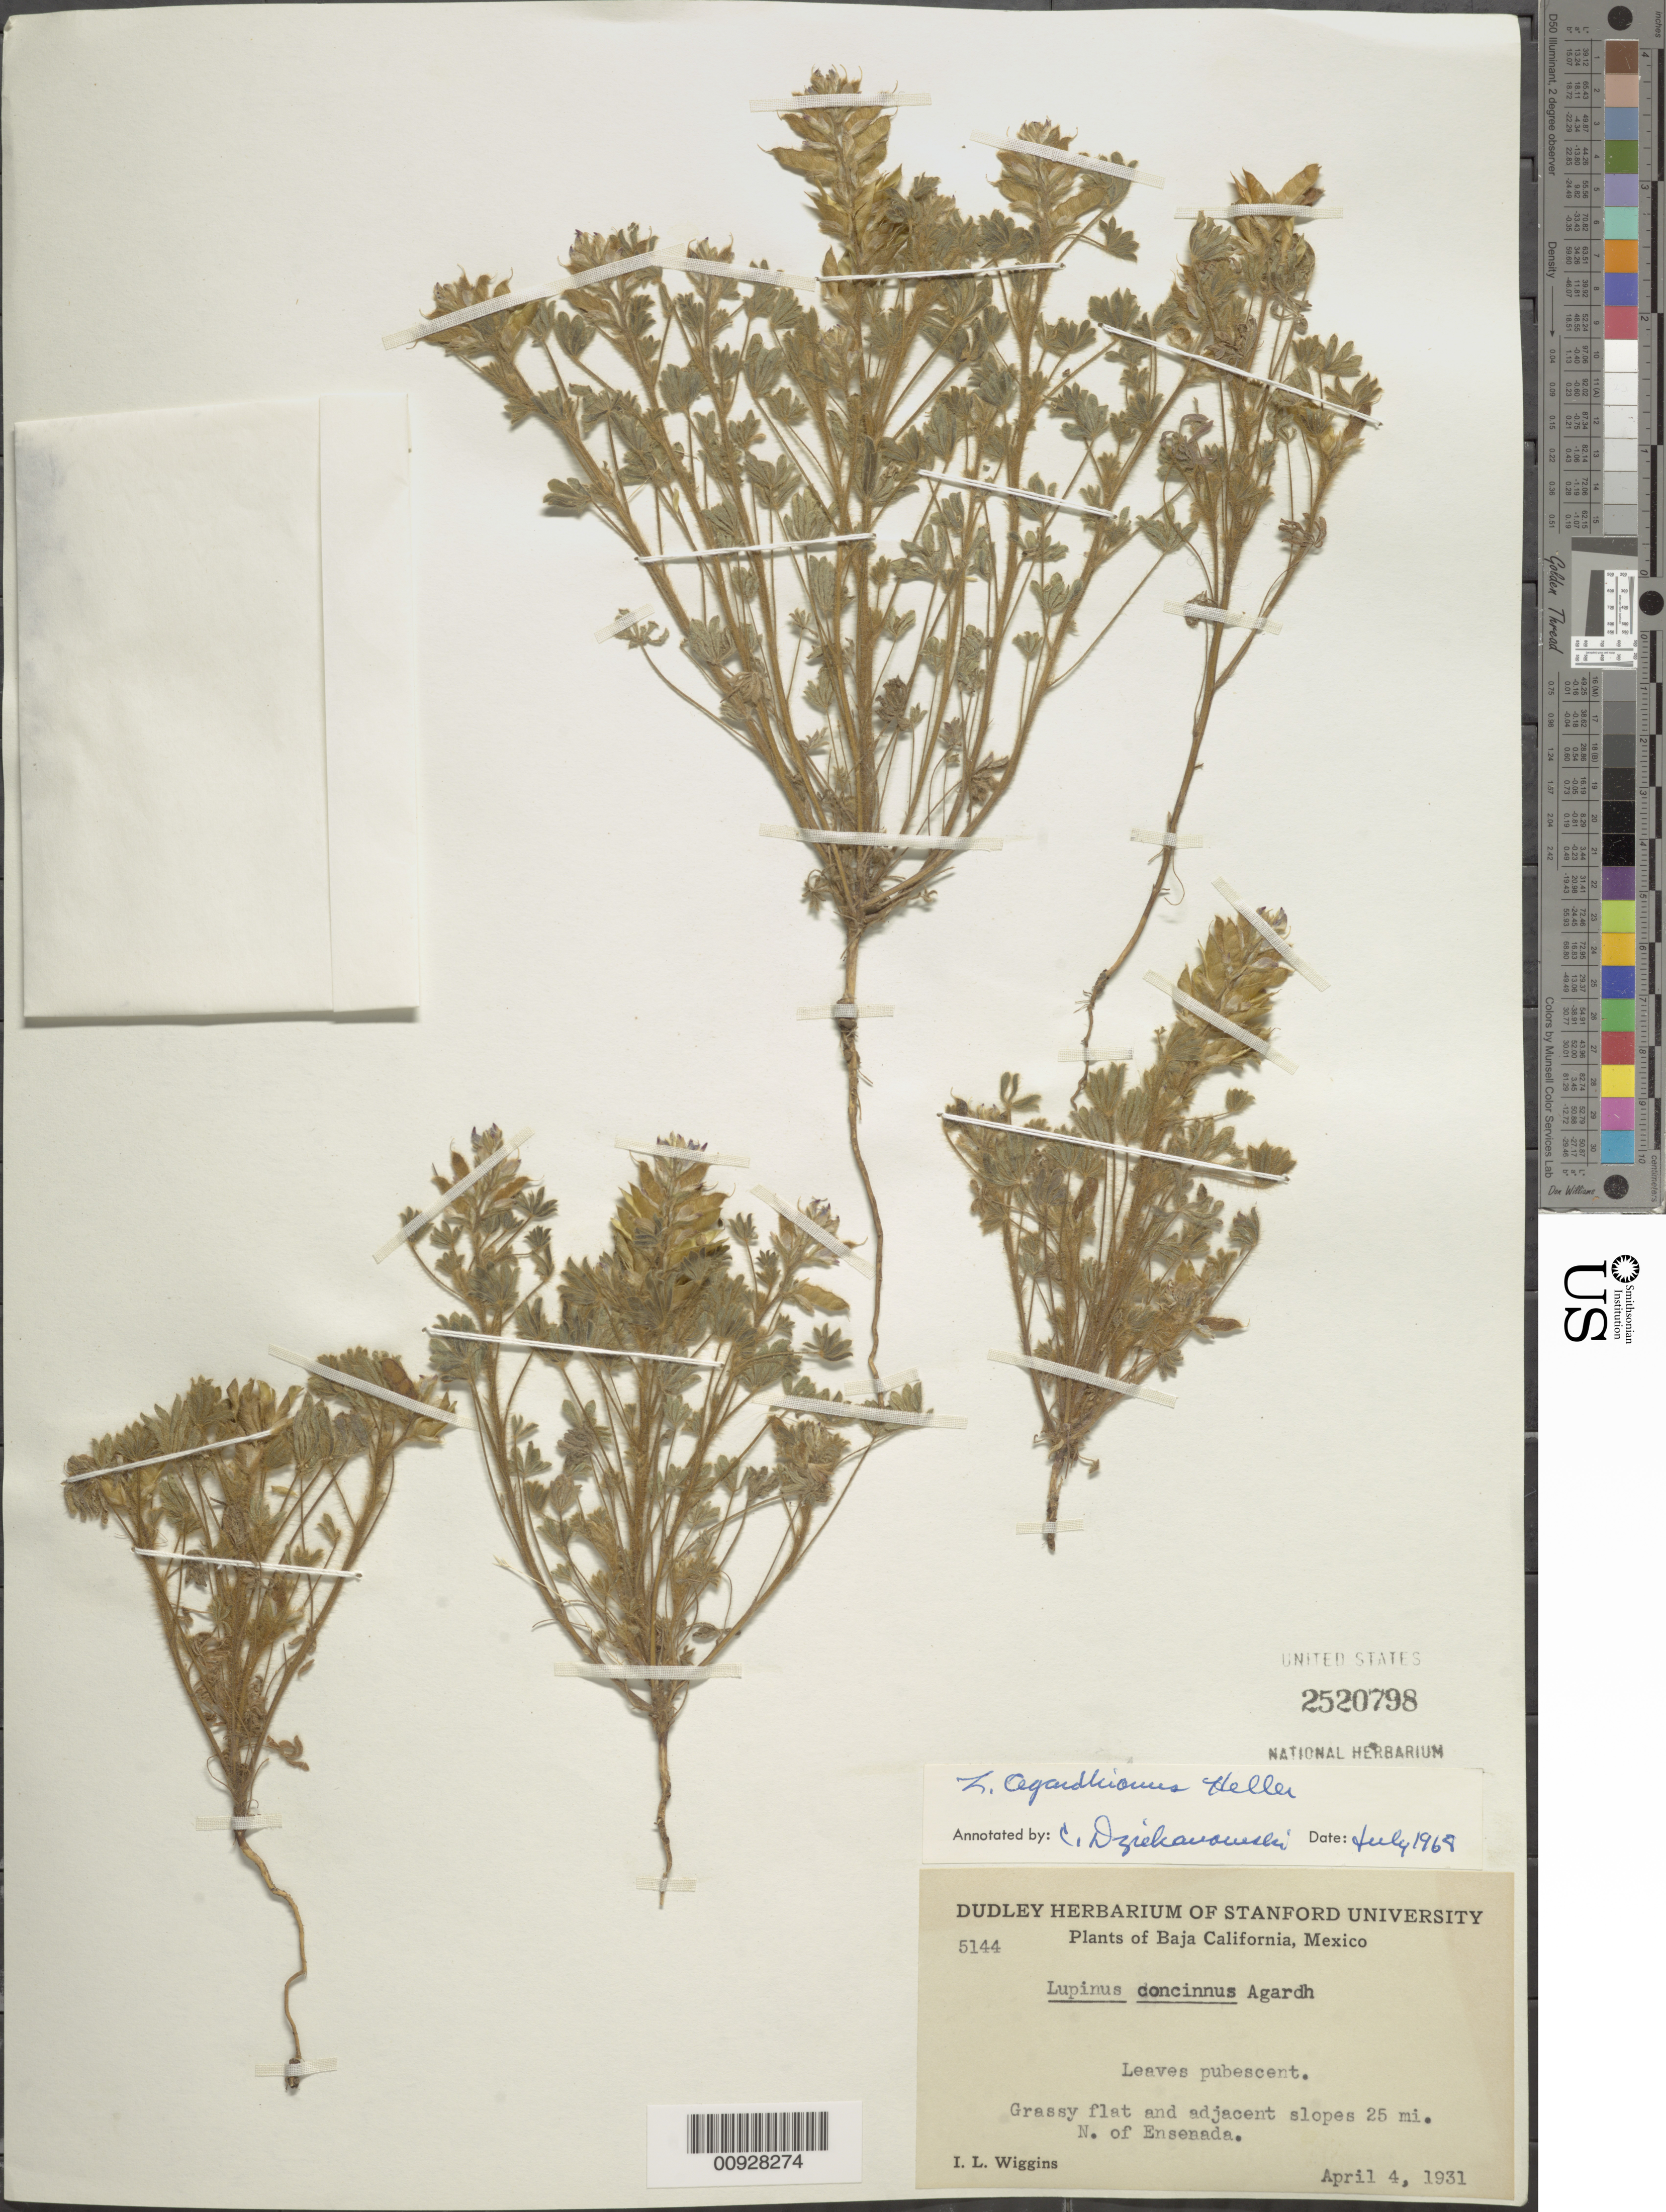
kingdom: Plantae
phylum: Tracheophyta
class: Magnoliopsida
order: Fabales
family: Fabaceae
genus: Lupinus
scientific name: Lupinus agardhianus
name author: A. Heller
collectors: I. L. Wiggins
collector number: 5144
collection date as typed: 04 Apr 1931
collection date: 1931-04-04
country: Mexico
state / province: Baja California Norte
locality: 25 mi. N of Ensenada, Baja California.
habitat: Grassy flat and adjacent slopes.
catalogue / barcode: US 2520798